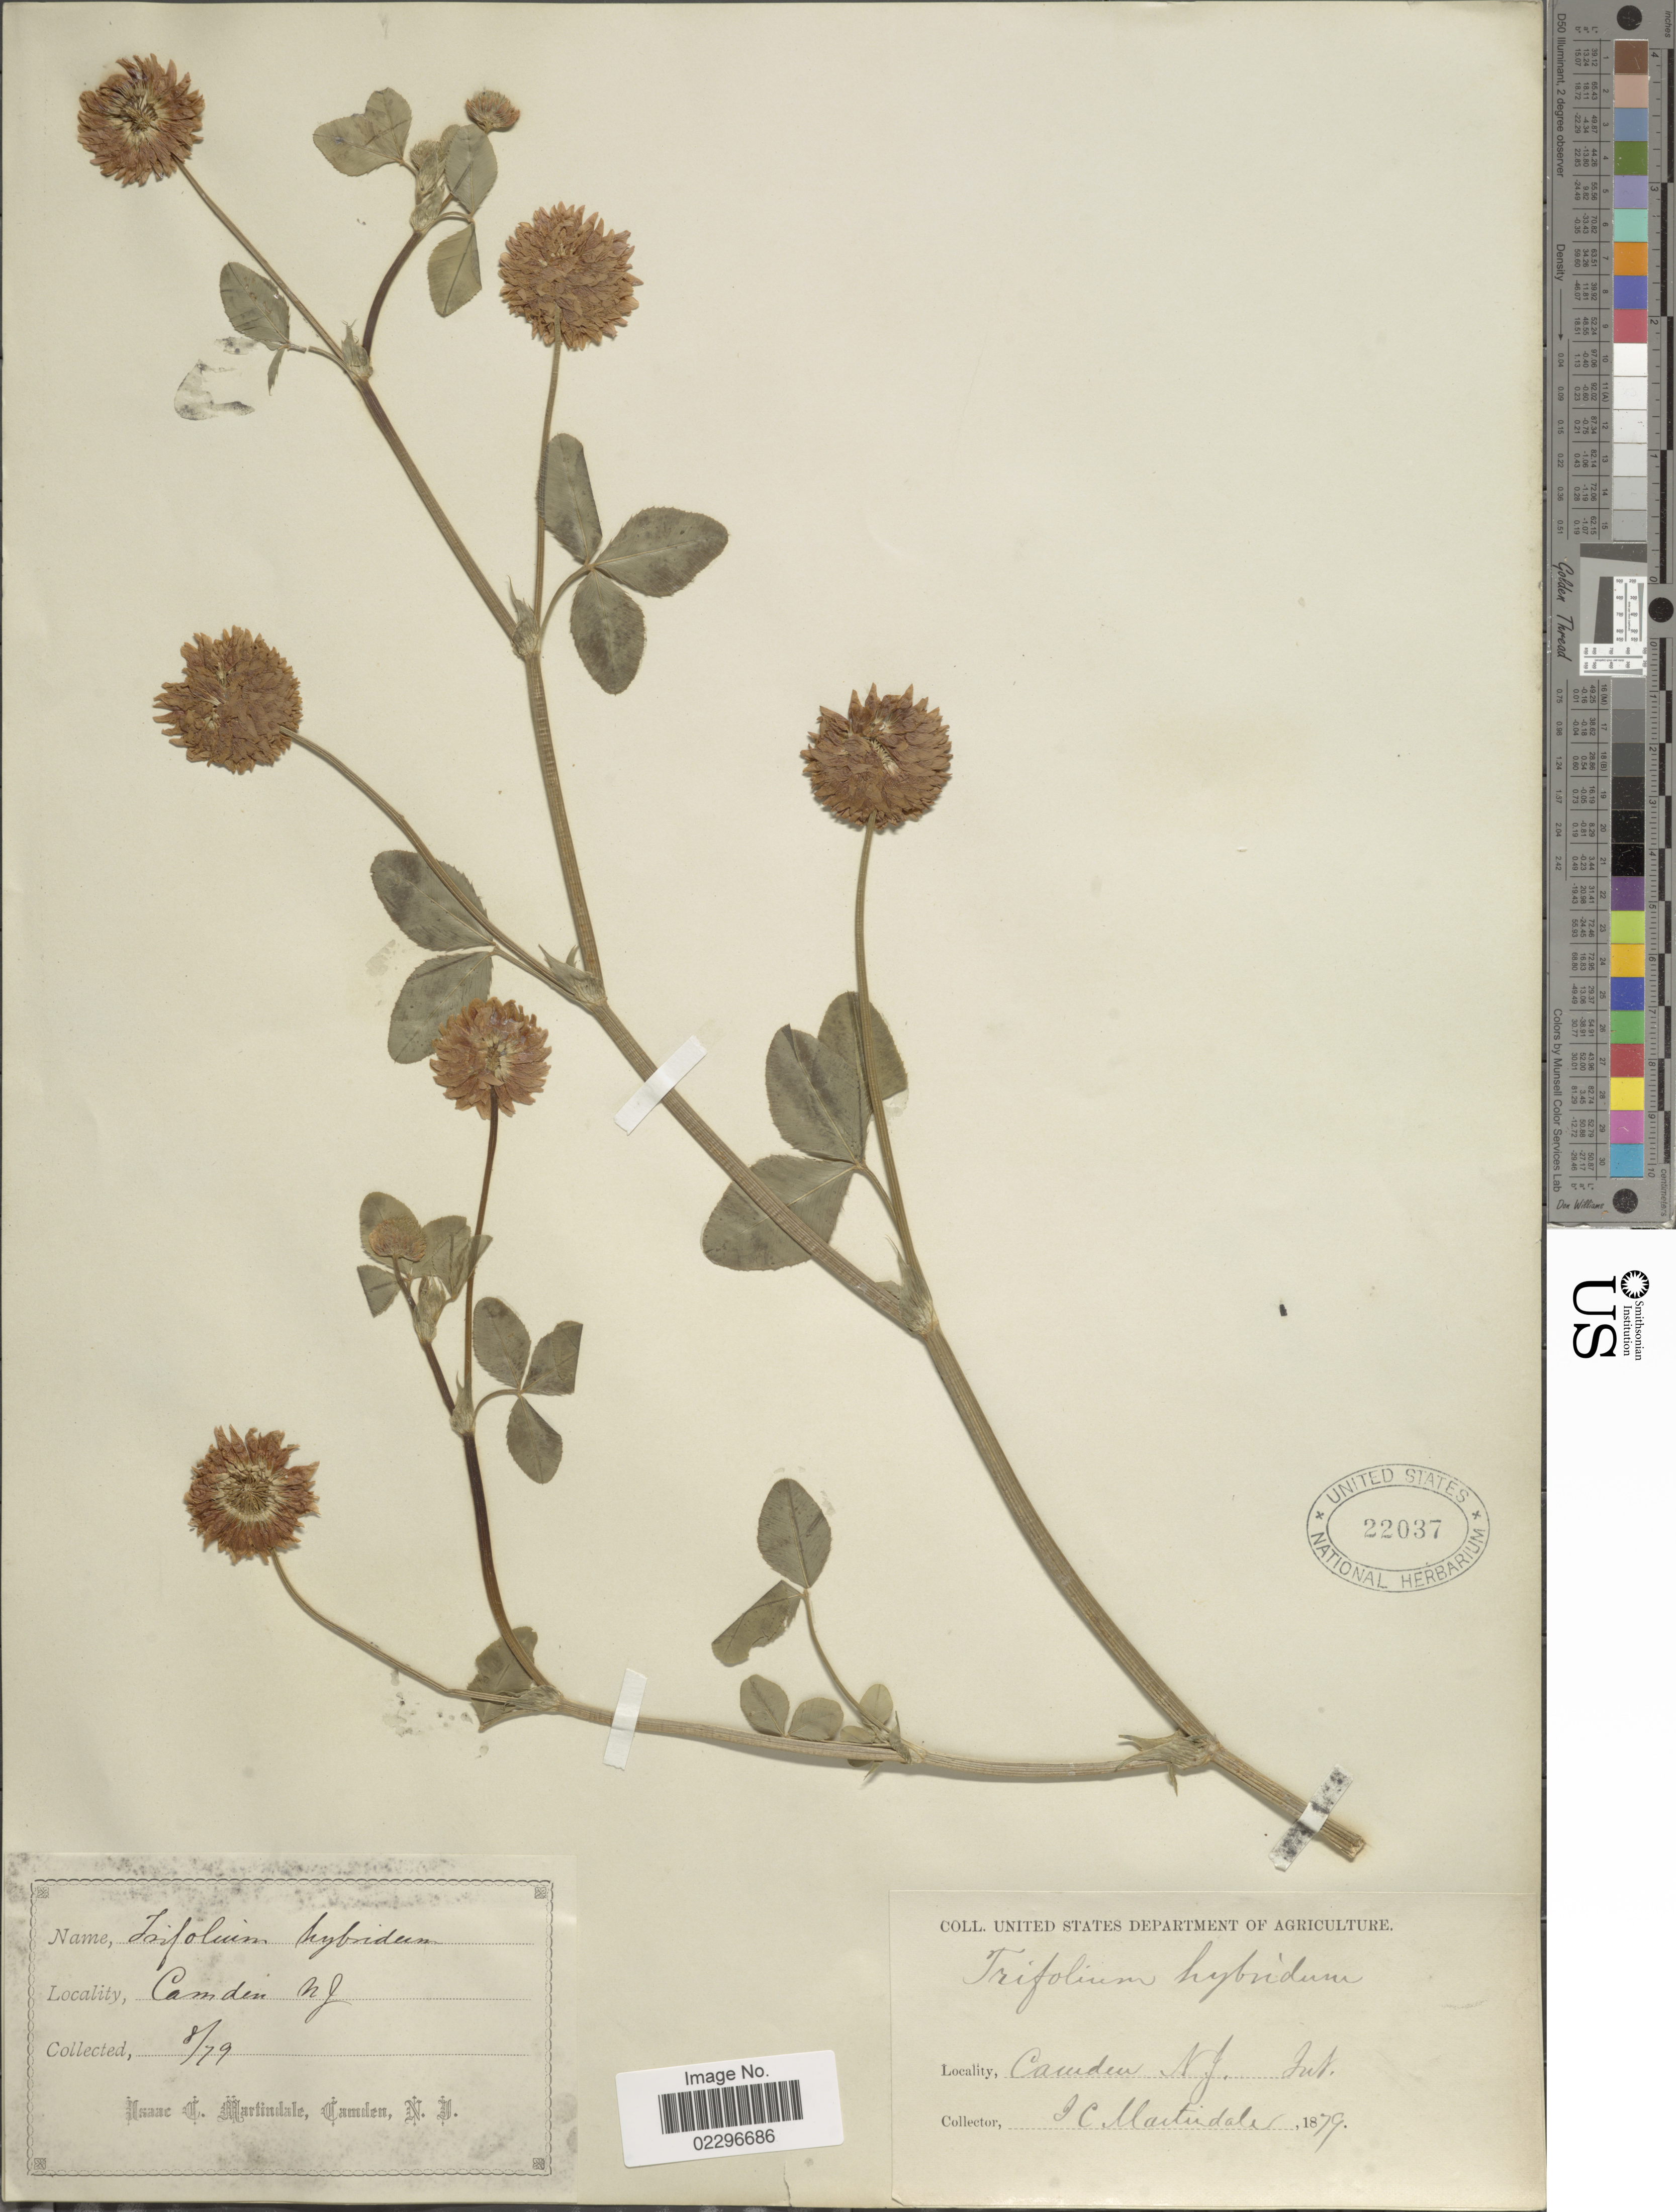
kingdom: Plantae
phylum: Tracheophyta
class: Magnoliopsida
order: Fabales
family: Fabaceae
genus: Trifolium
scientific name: Trifolium hybridum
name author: L.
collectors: I. C. Martindale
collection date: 1879-08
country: United States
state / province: New Jersey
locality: Camden, N. J. Int.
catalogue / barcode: US 22037